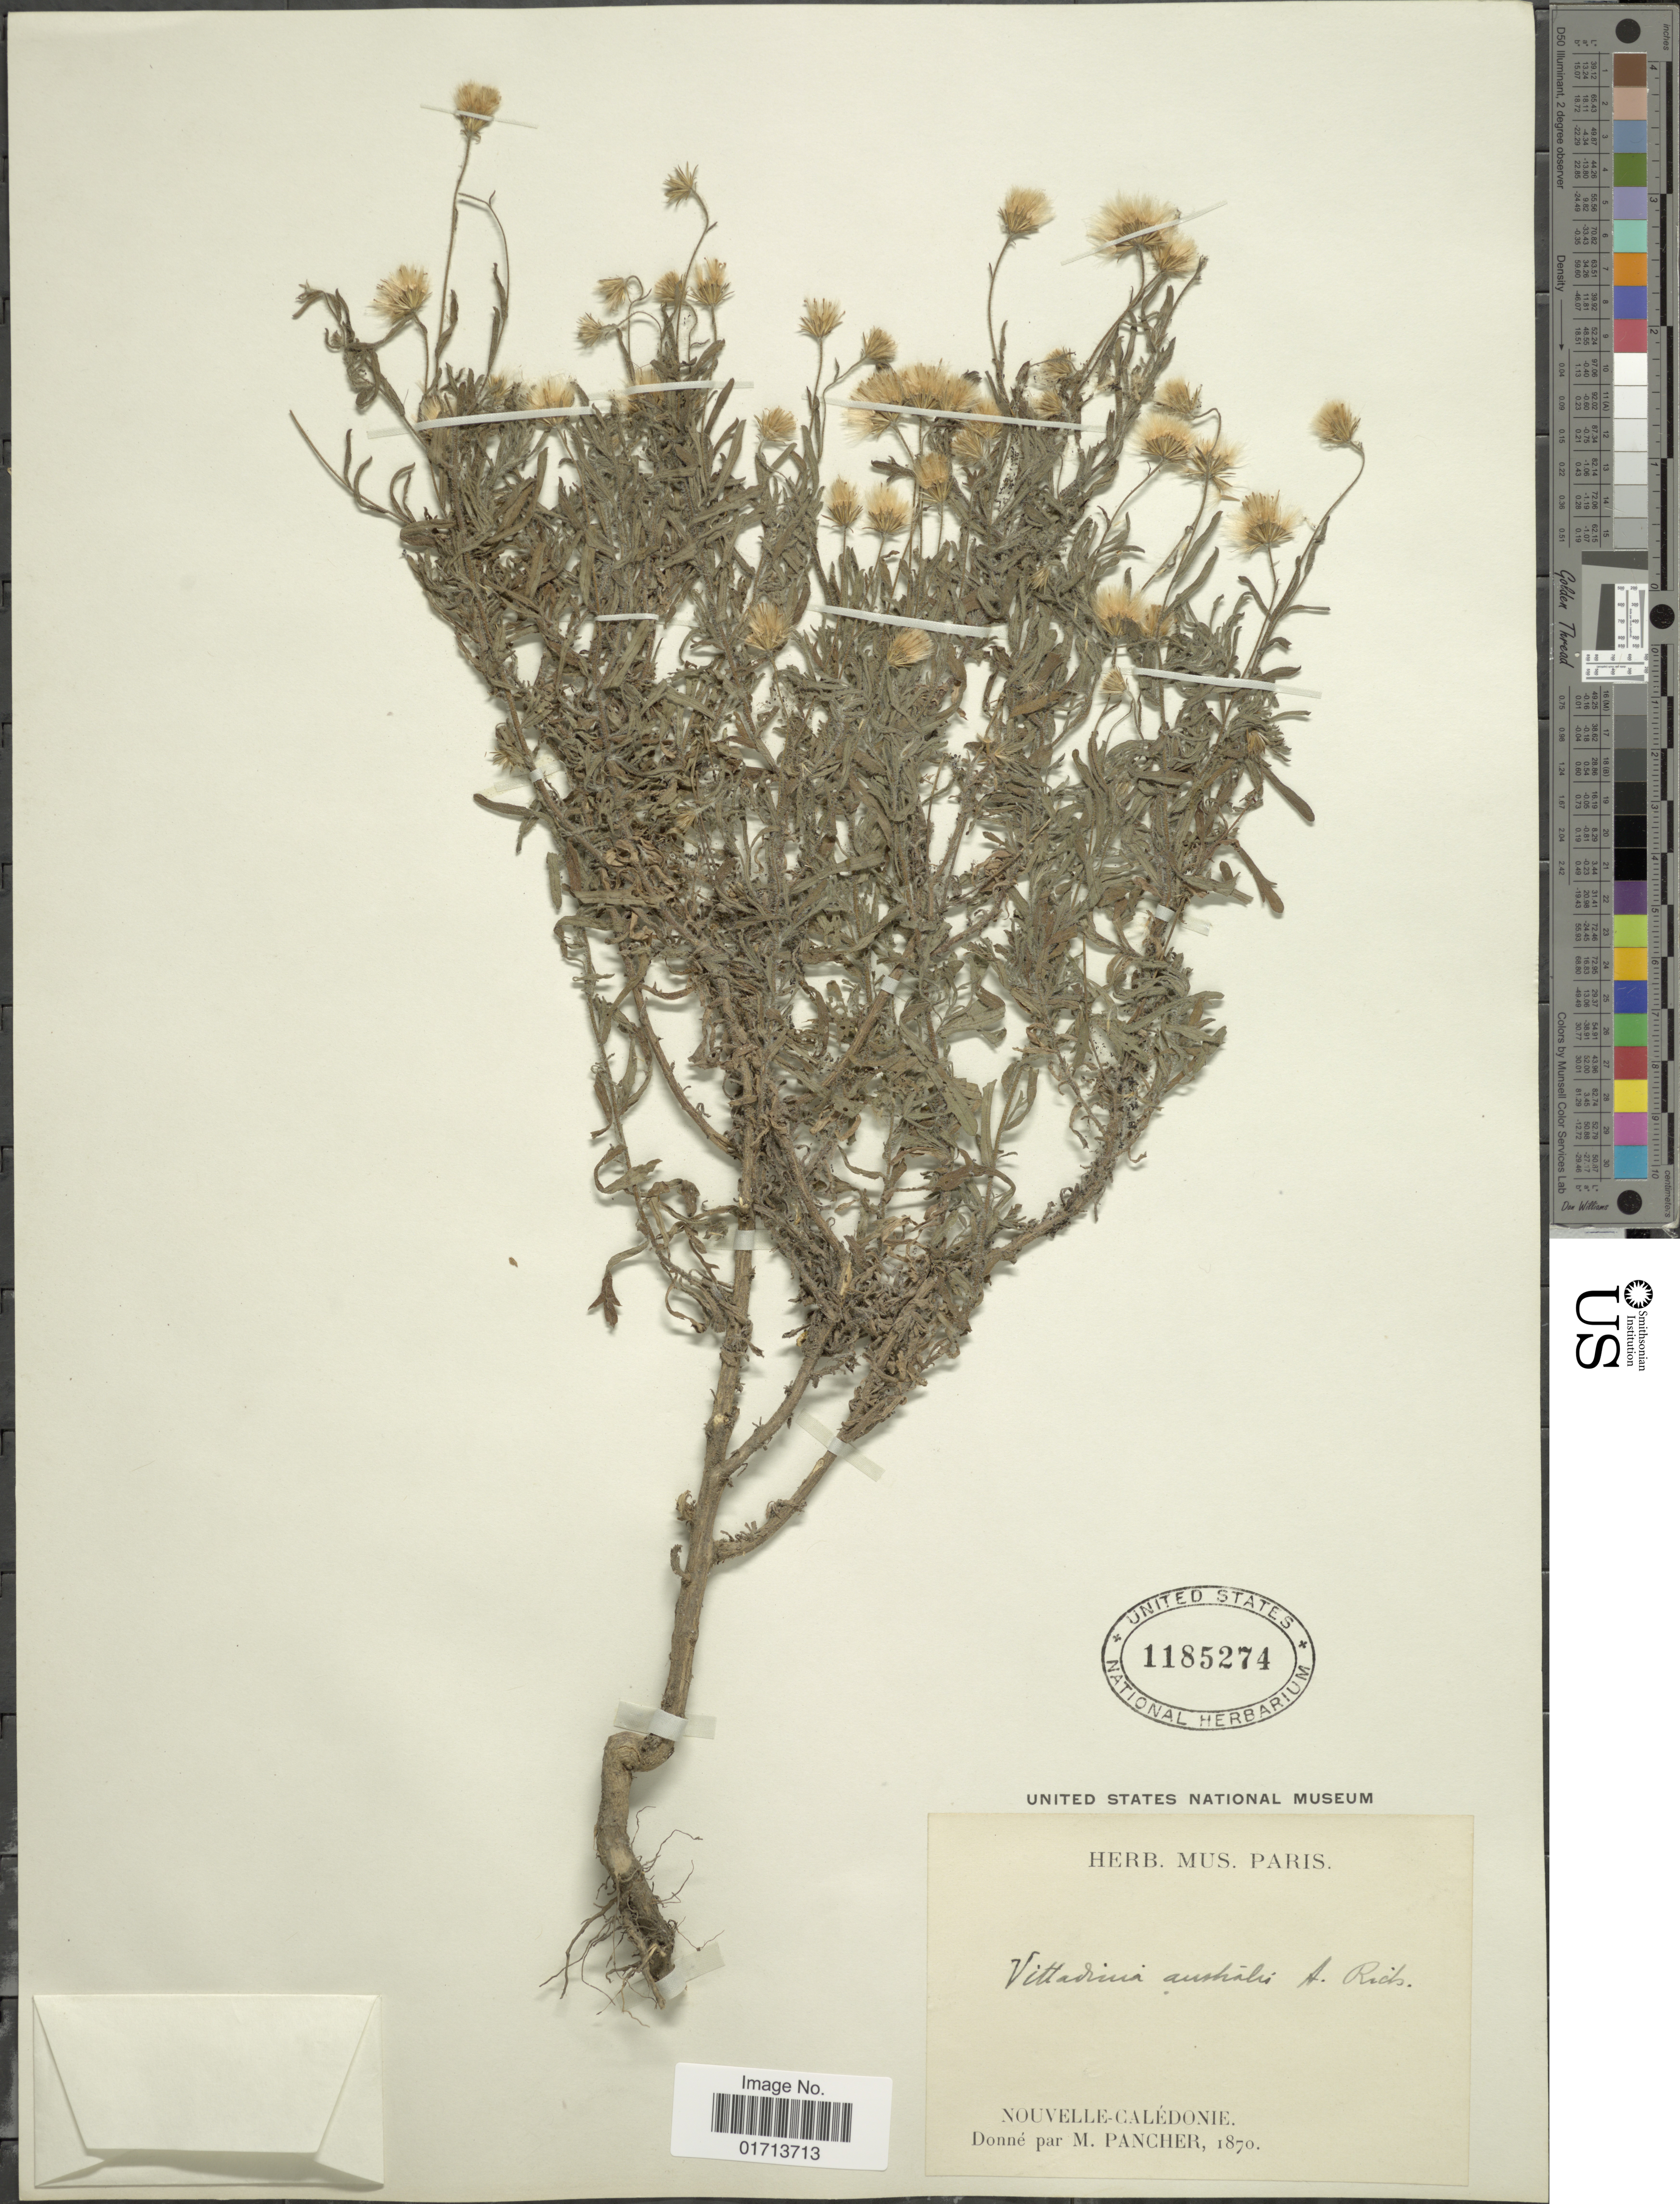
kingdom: Plantae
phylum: Tracheophyta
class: Magnoliopsida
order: Asterales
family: Asteraceae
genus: Vittadinia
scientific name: Vittadinia australis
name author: A. Rich.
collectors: M. Pancher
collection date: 1870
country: New Caledonia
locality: Nouvelle-Caledonie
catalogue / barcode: US 1185274